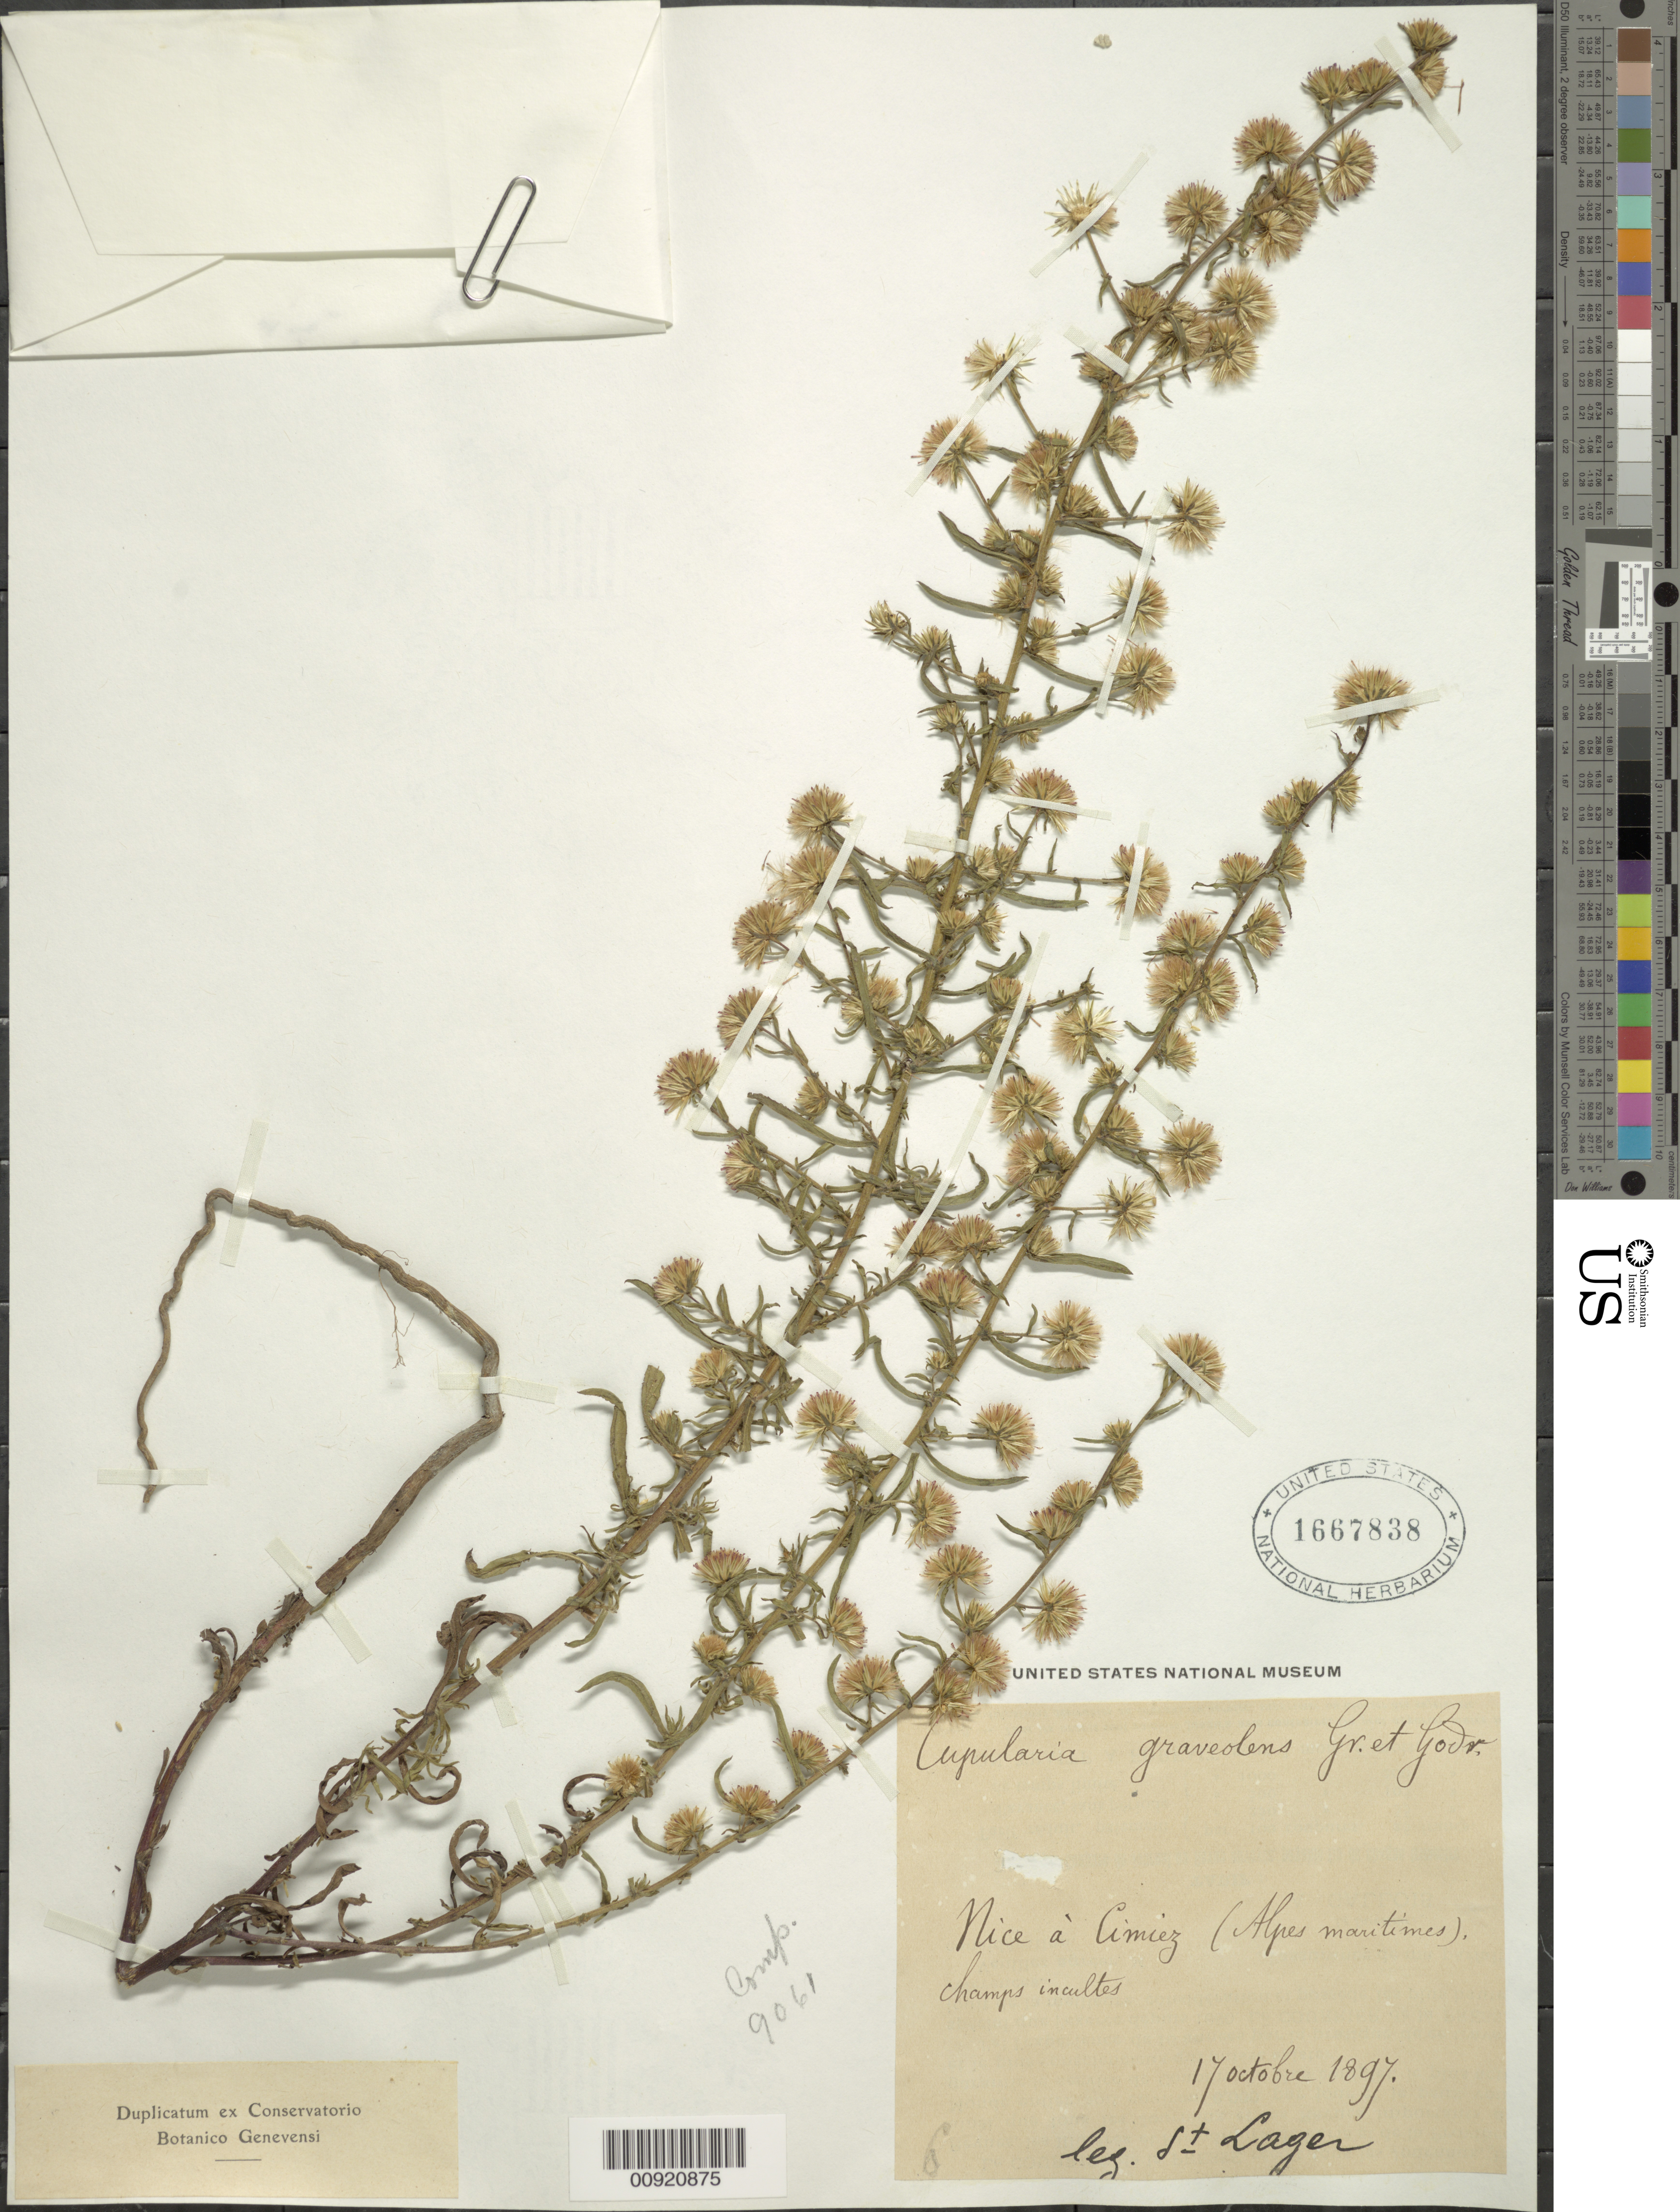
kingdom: Plantae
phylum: Tracheophyta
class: Magnoliopsida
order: Asterales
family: Asteraceae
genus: Inula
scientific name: Inula graveolens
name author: (L.) Desf.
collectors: -. St. Lager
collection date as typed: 17 Oct 1897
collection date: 1897-10-17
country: France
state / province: Provence-Alpes-Côte d'Azur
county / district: Alpes Maritimes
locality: Nice à Cimiez (Alpes Maritimes). Champs incultes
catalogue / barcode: US 1667838